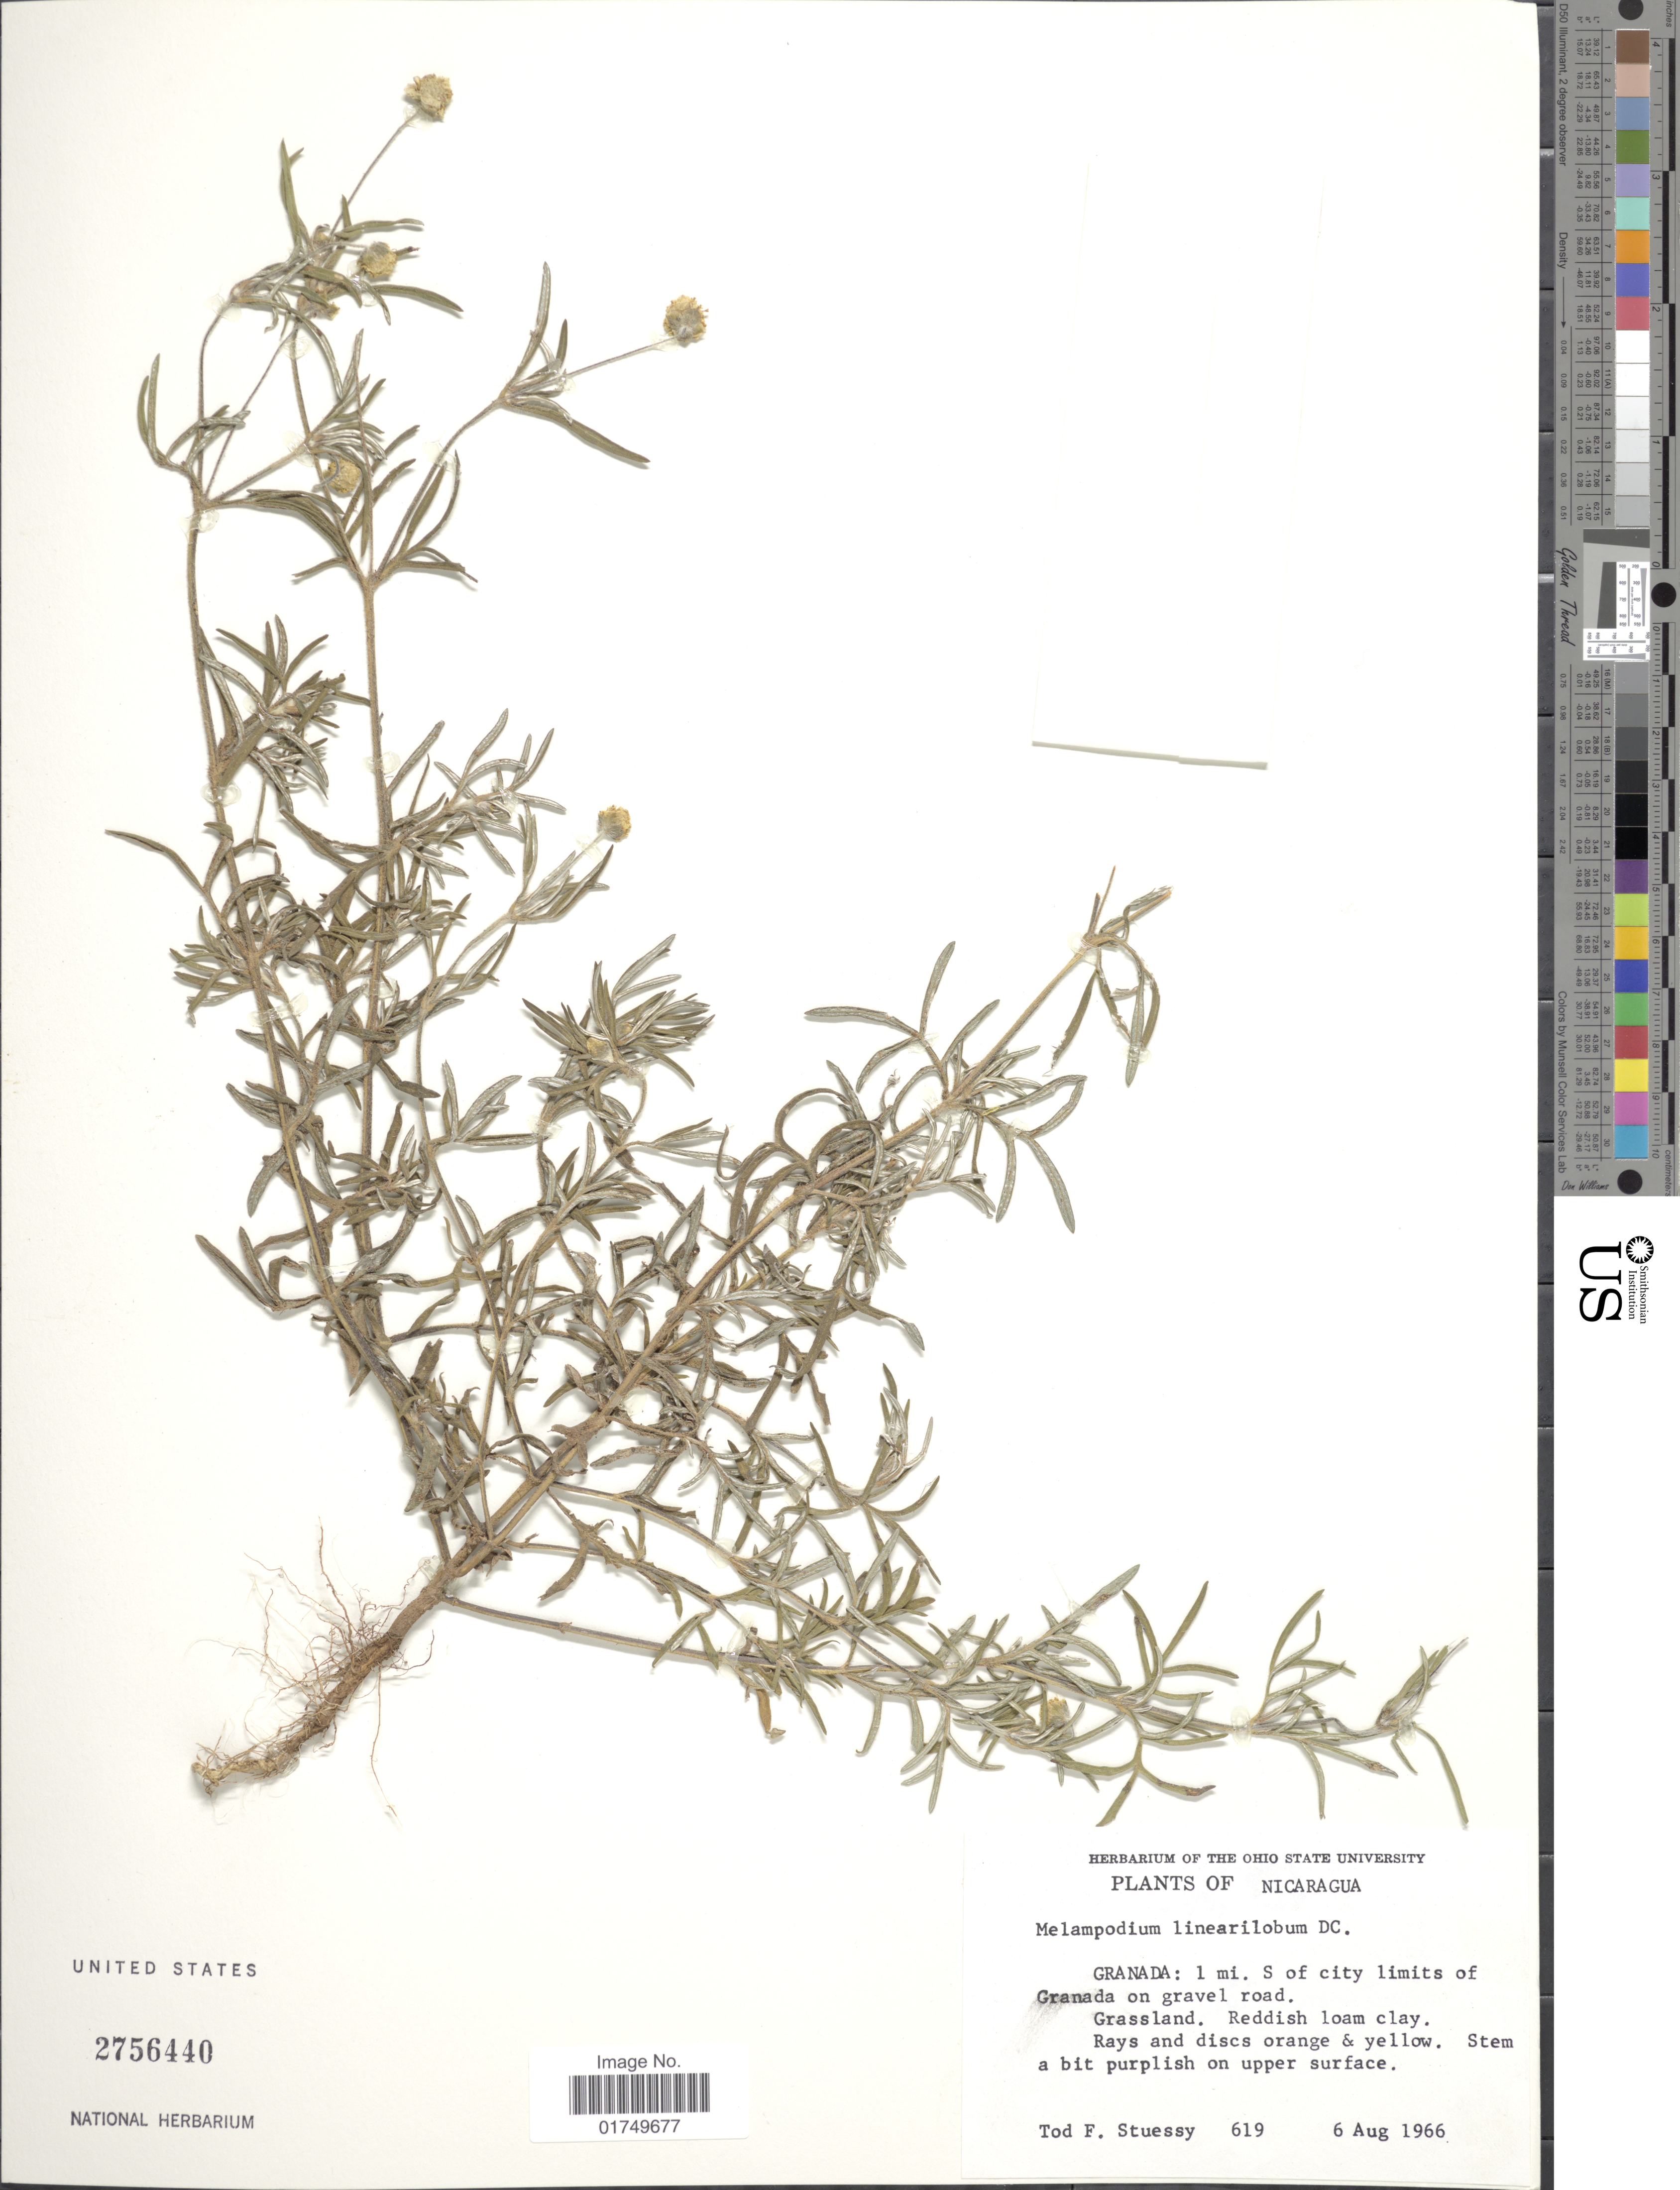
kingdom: Plantae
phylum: Tracheophyta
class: Magnoliopsida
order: Asterales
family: Asteraceae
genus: Melampodium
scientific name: Melampodium linearilobum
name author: DC.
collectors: T. Stuessy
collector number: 619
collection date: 1966-08-06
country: Nicaragua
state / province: Granada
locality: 1 mi. S of city limits of Granada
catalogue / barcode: US 2756440